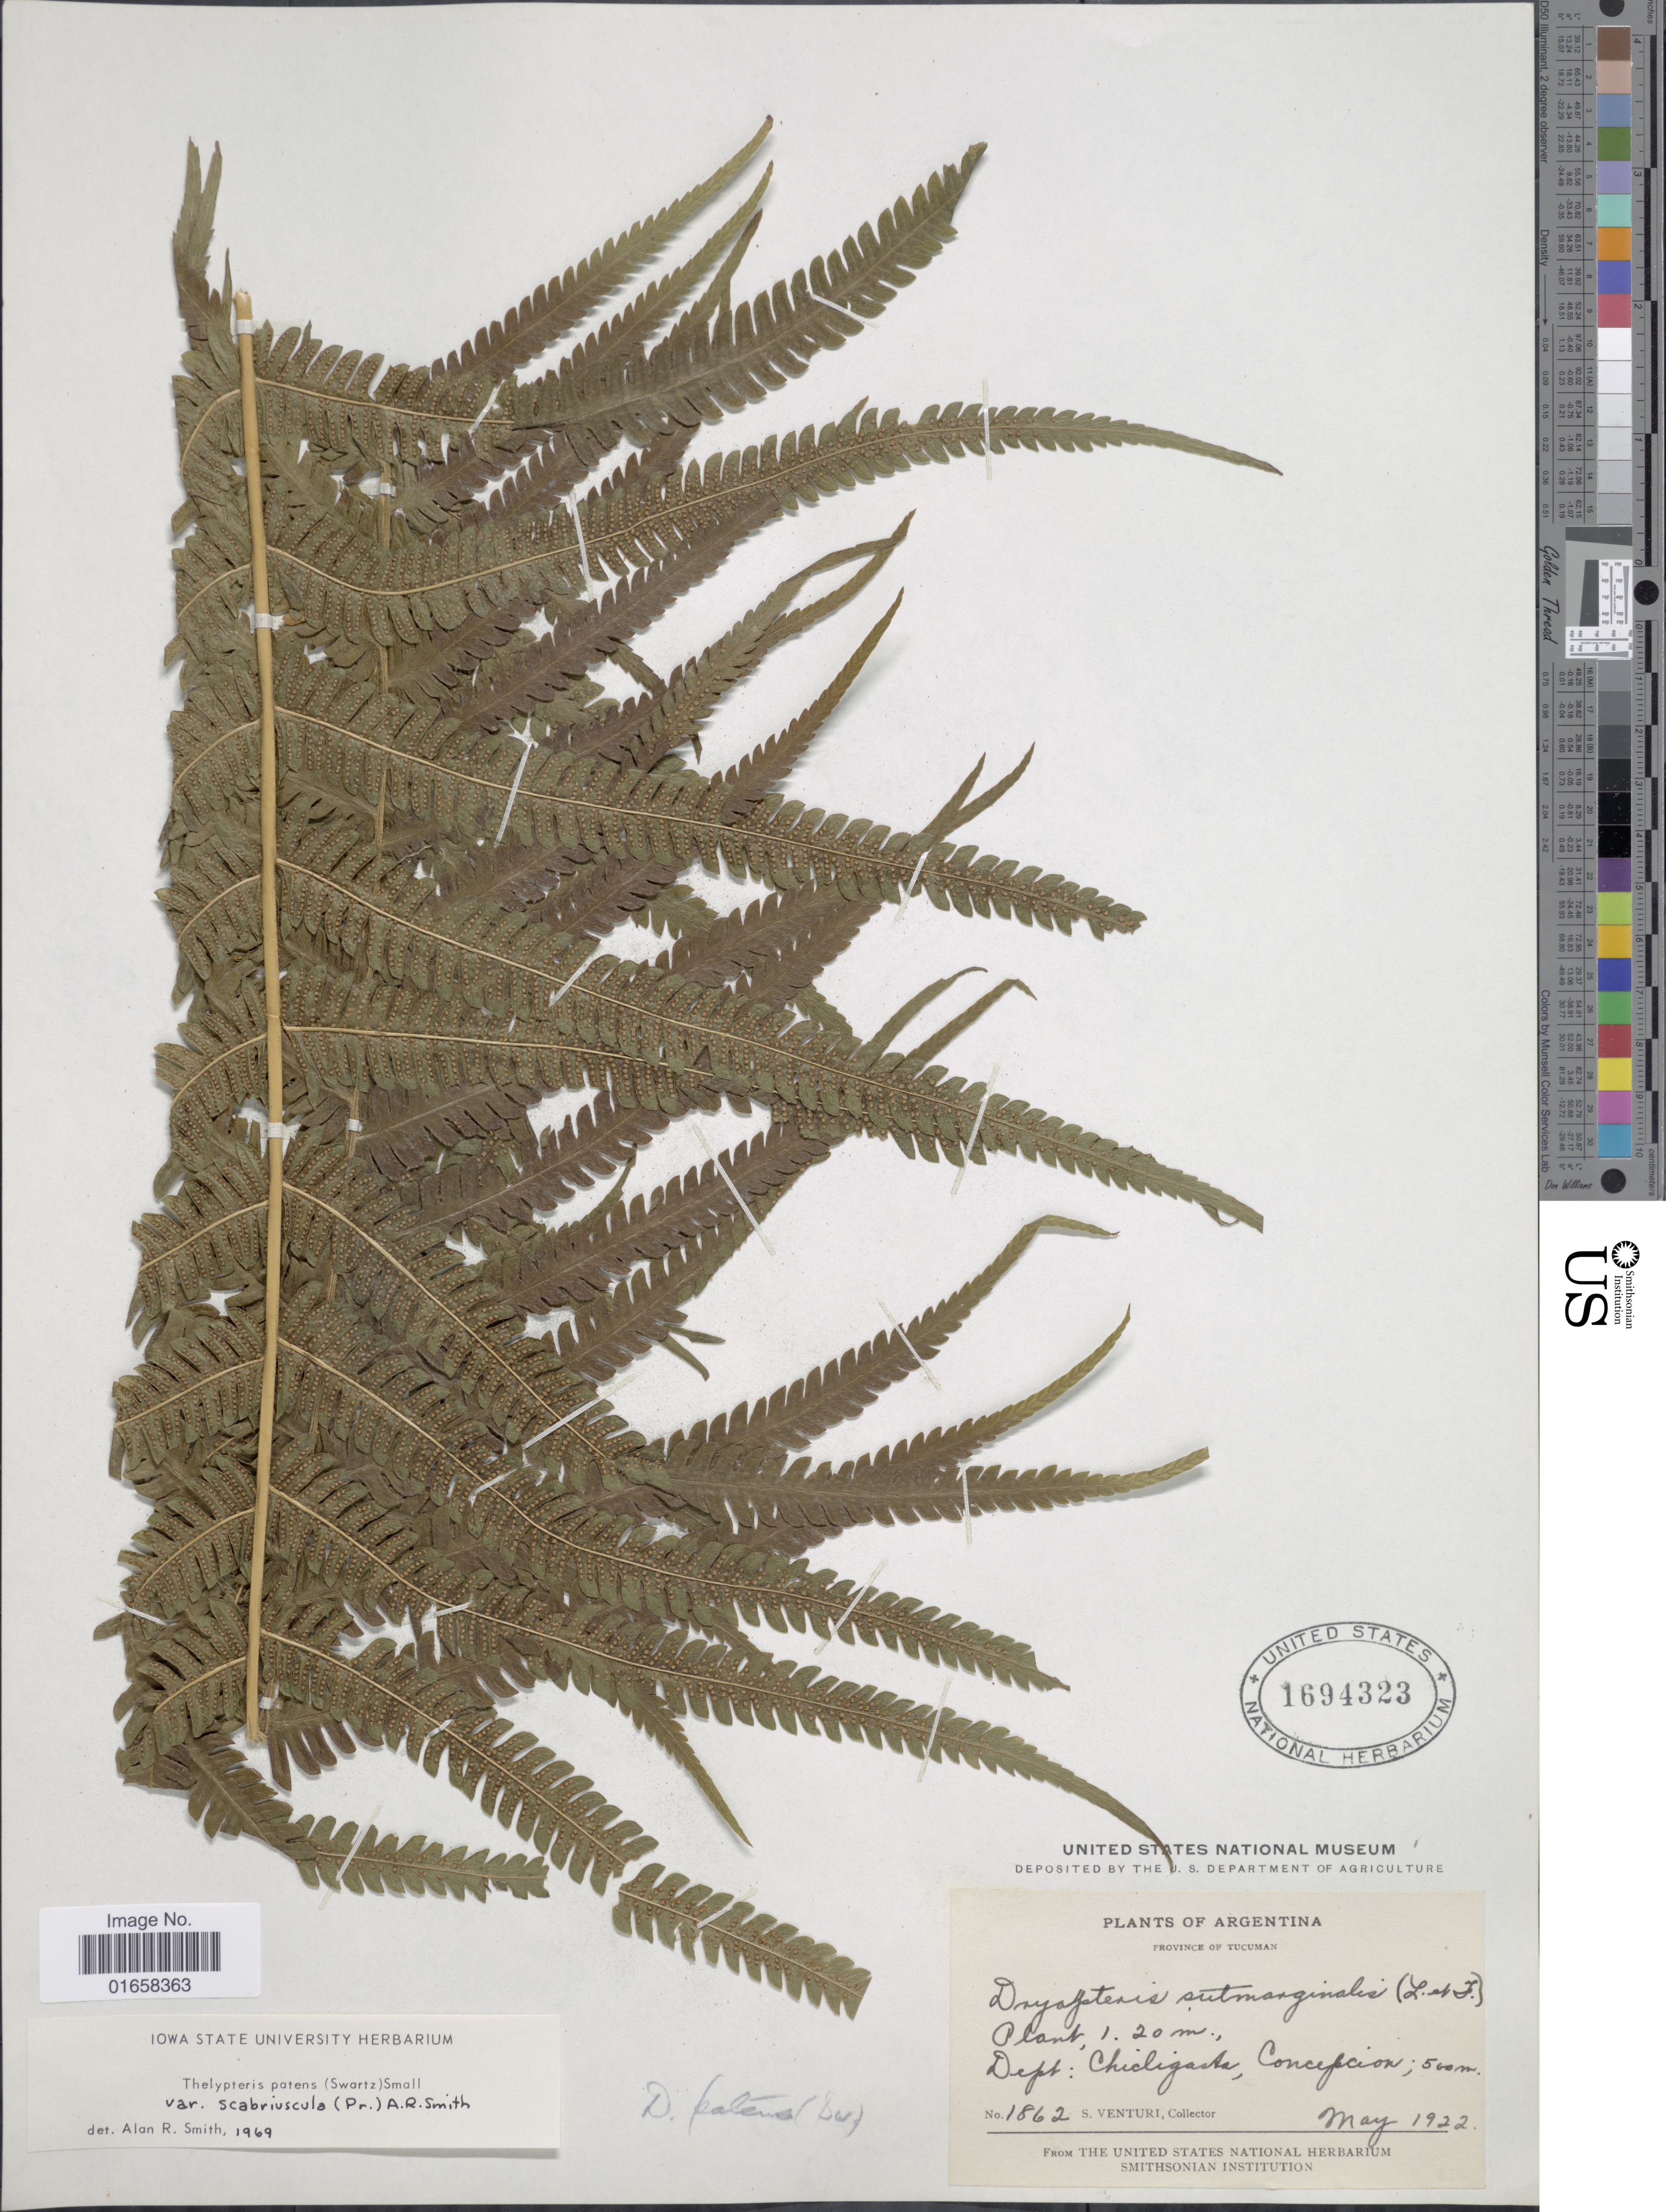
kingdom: Plantae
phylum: Tracheophyta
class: Polypodiopsida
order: Polypodiales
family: Thelypteridaceae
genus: Christella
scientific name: Christella patens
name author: (Sw.) Holttum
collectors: S. Venturi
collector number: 1862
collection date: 1922-05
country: Argentina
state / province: Tucuman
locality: Dept.: Chicligasta, Concepcion.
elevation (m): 500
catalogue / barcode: US 1694323